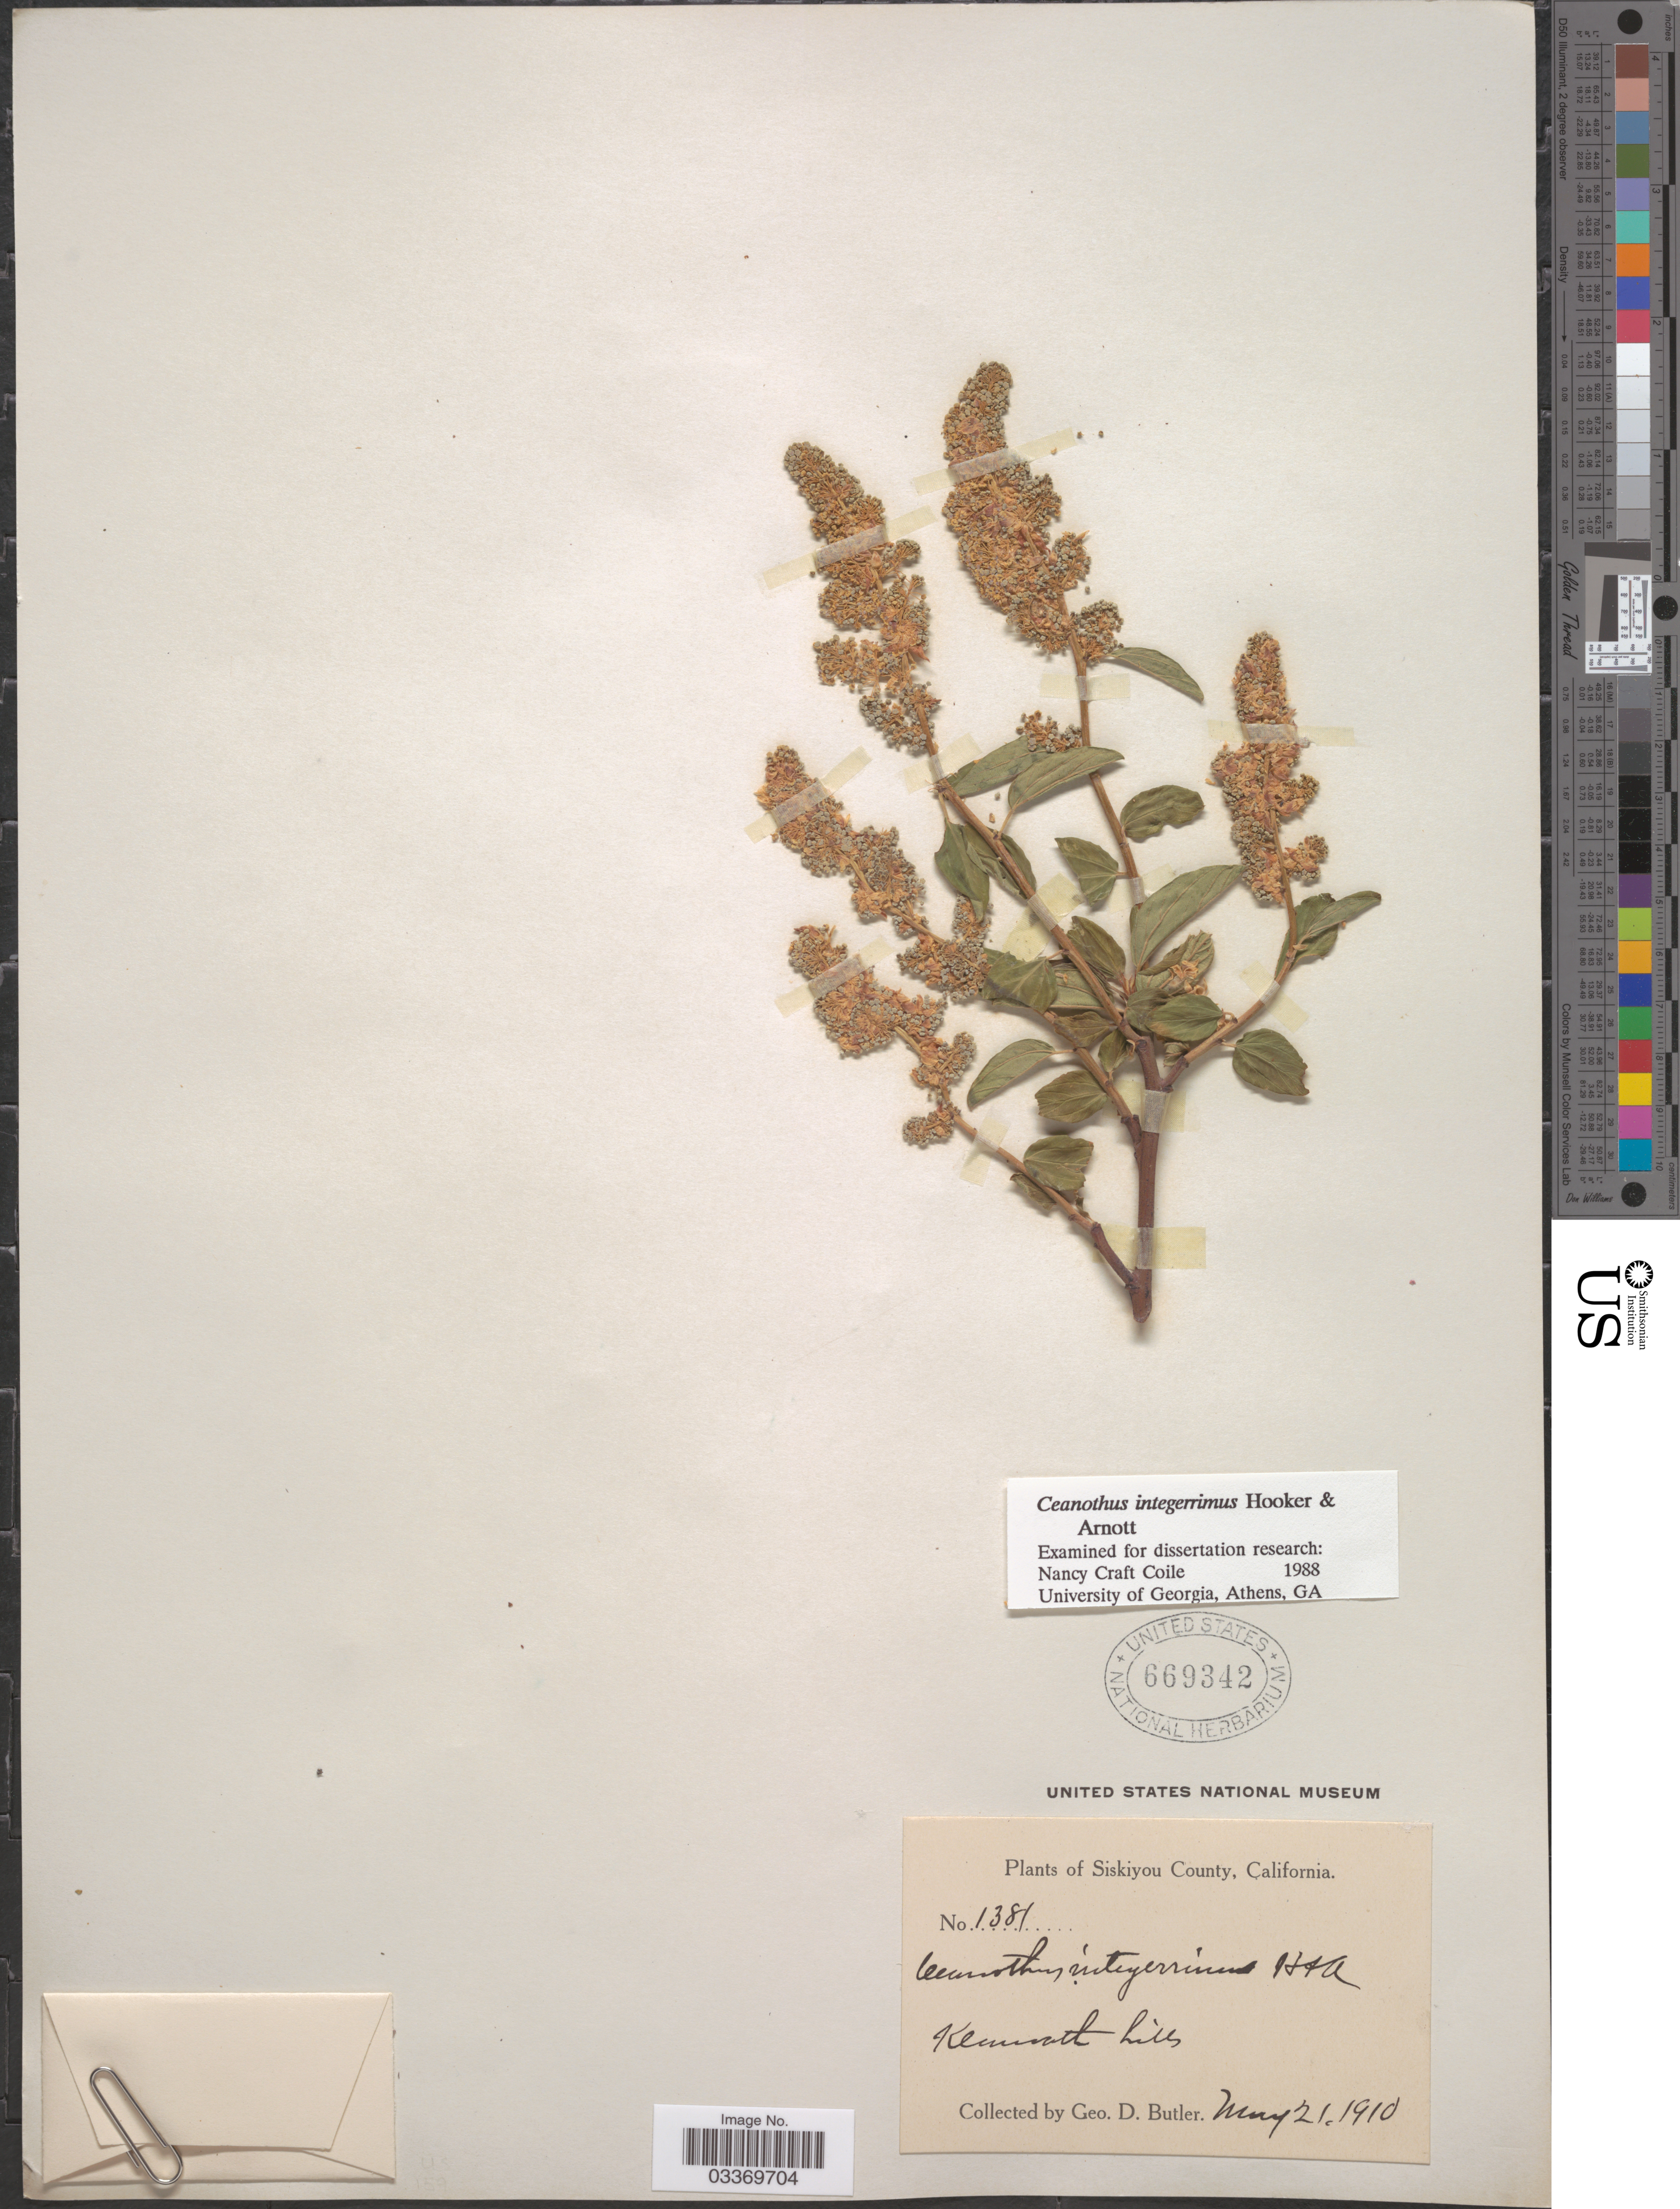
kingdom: Plantae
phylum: Tracheophyta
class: Magnoliopsida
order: Rosales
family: Rhamnaceae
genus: Ceanothus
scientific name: Ceanothus integerrimus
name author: Hook. & Arn.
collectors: G. D. Butler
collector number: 1381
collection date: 1910-05-21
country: United States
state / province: California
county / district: Siskiyou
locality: Siskiyou County. Klamath hills.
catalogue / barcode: US 669342